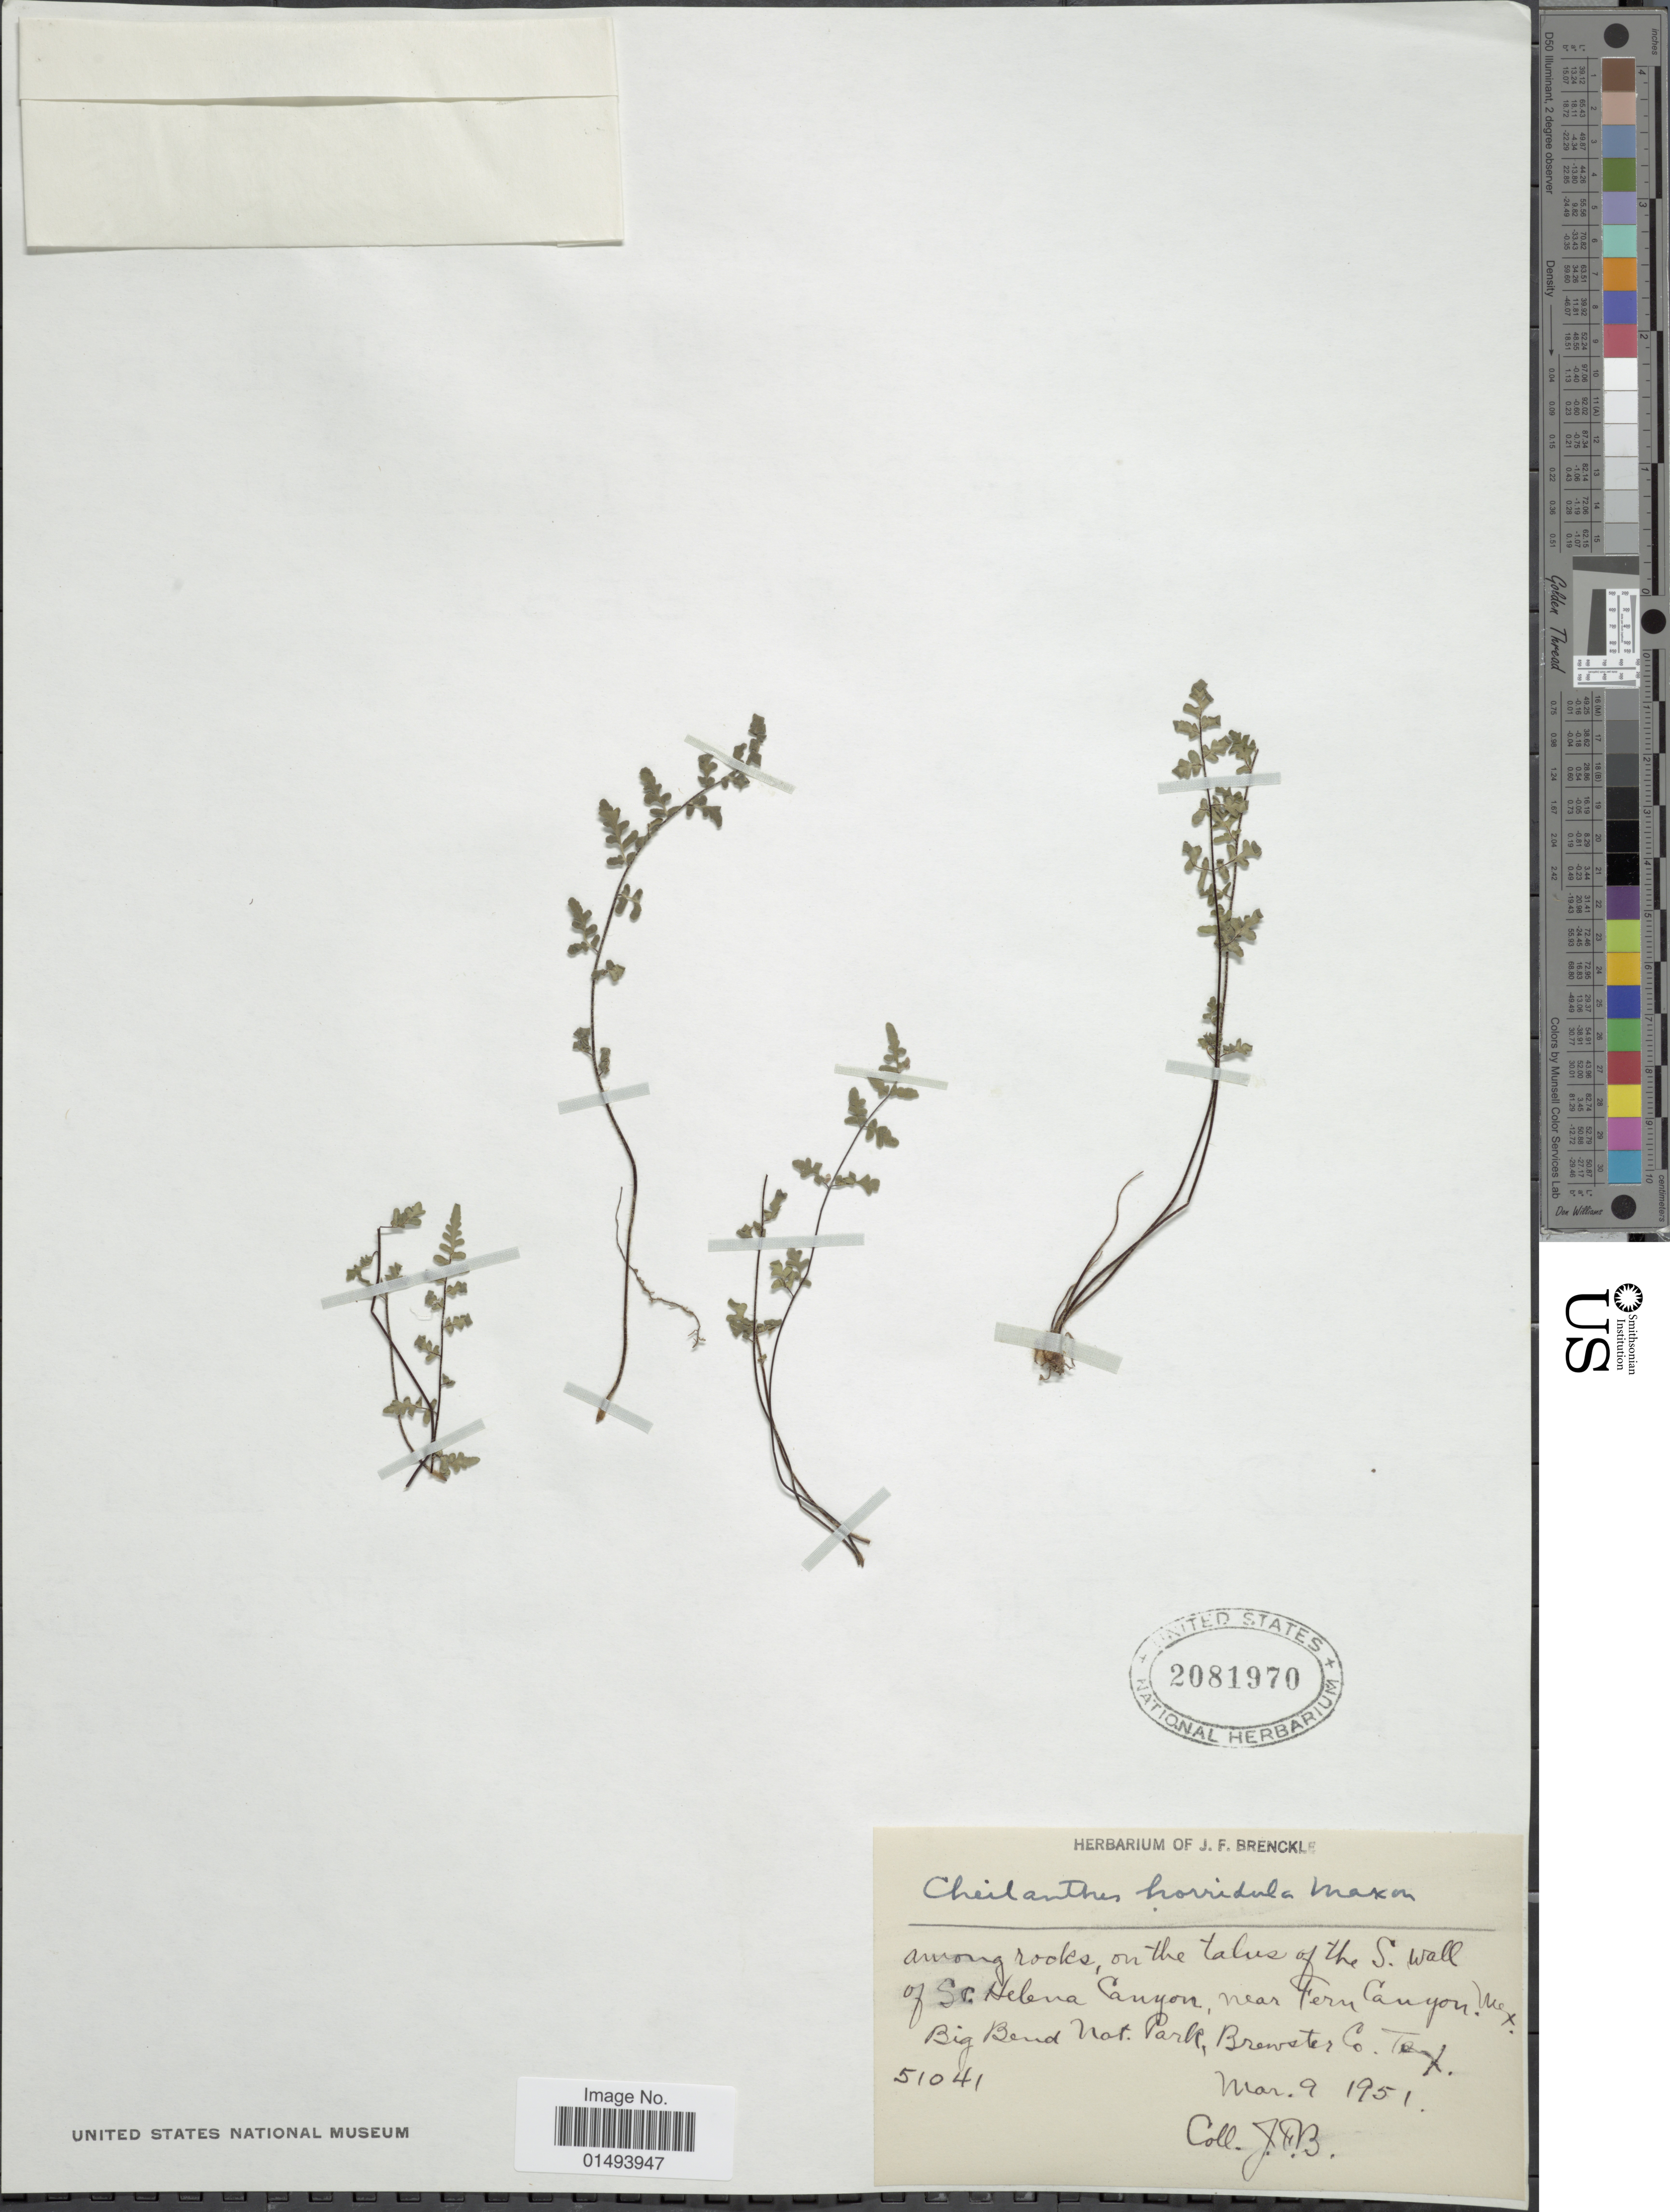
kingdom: Plantae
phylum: Tracheophyta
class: Polypodiopsida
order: Polypodiales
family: Pteridaceae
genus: Myriopteris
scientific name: Myriopteris scabra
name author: (C. Chr.) Grusz & Windham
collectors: J. Brenckle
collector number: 51041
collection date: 1951-03-09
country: United States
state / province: Texas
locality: Among rocks, on the talus of the S. Wall of St. Helena Canyon, near Fern Canyon, Mex. Big Bend Nat. Park, Brewster Co.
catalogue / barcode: US 2081970